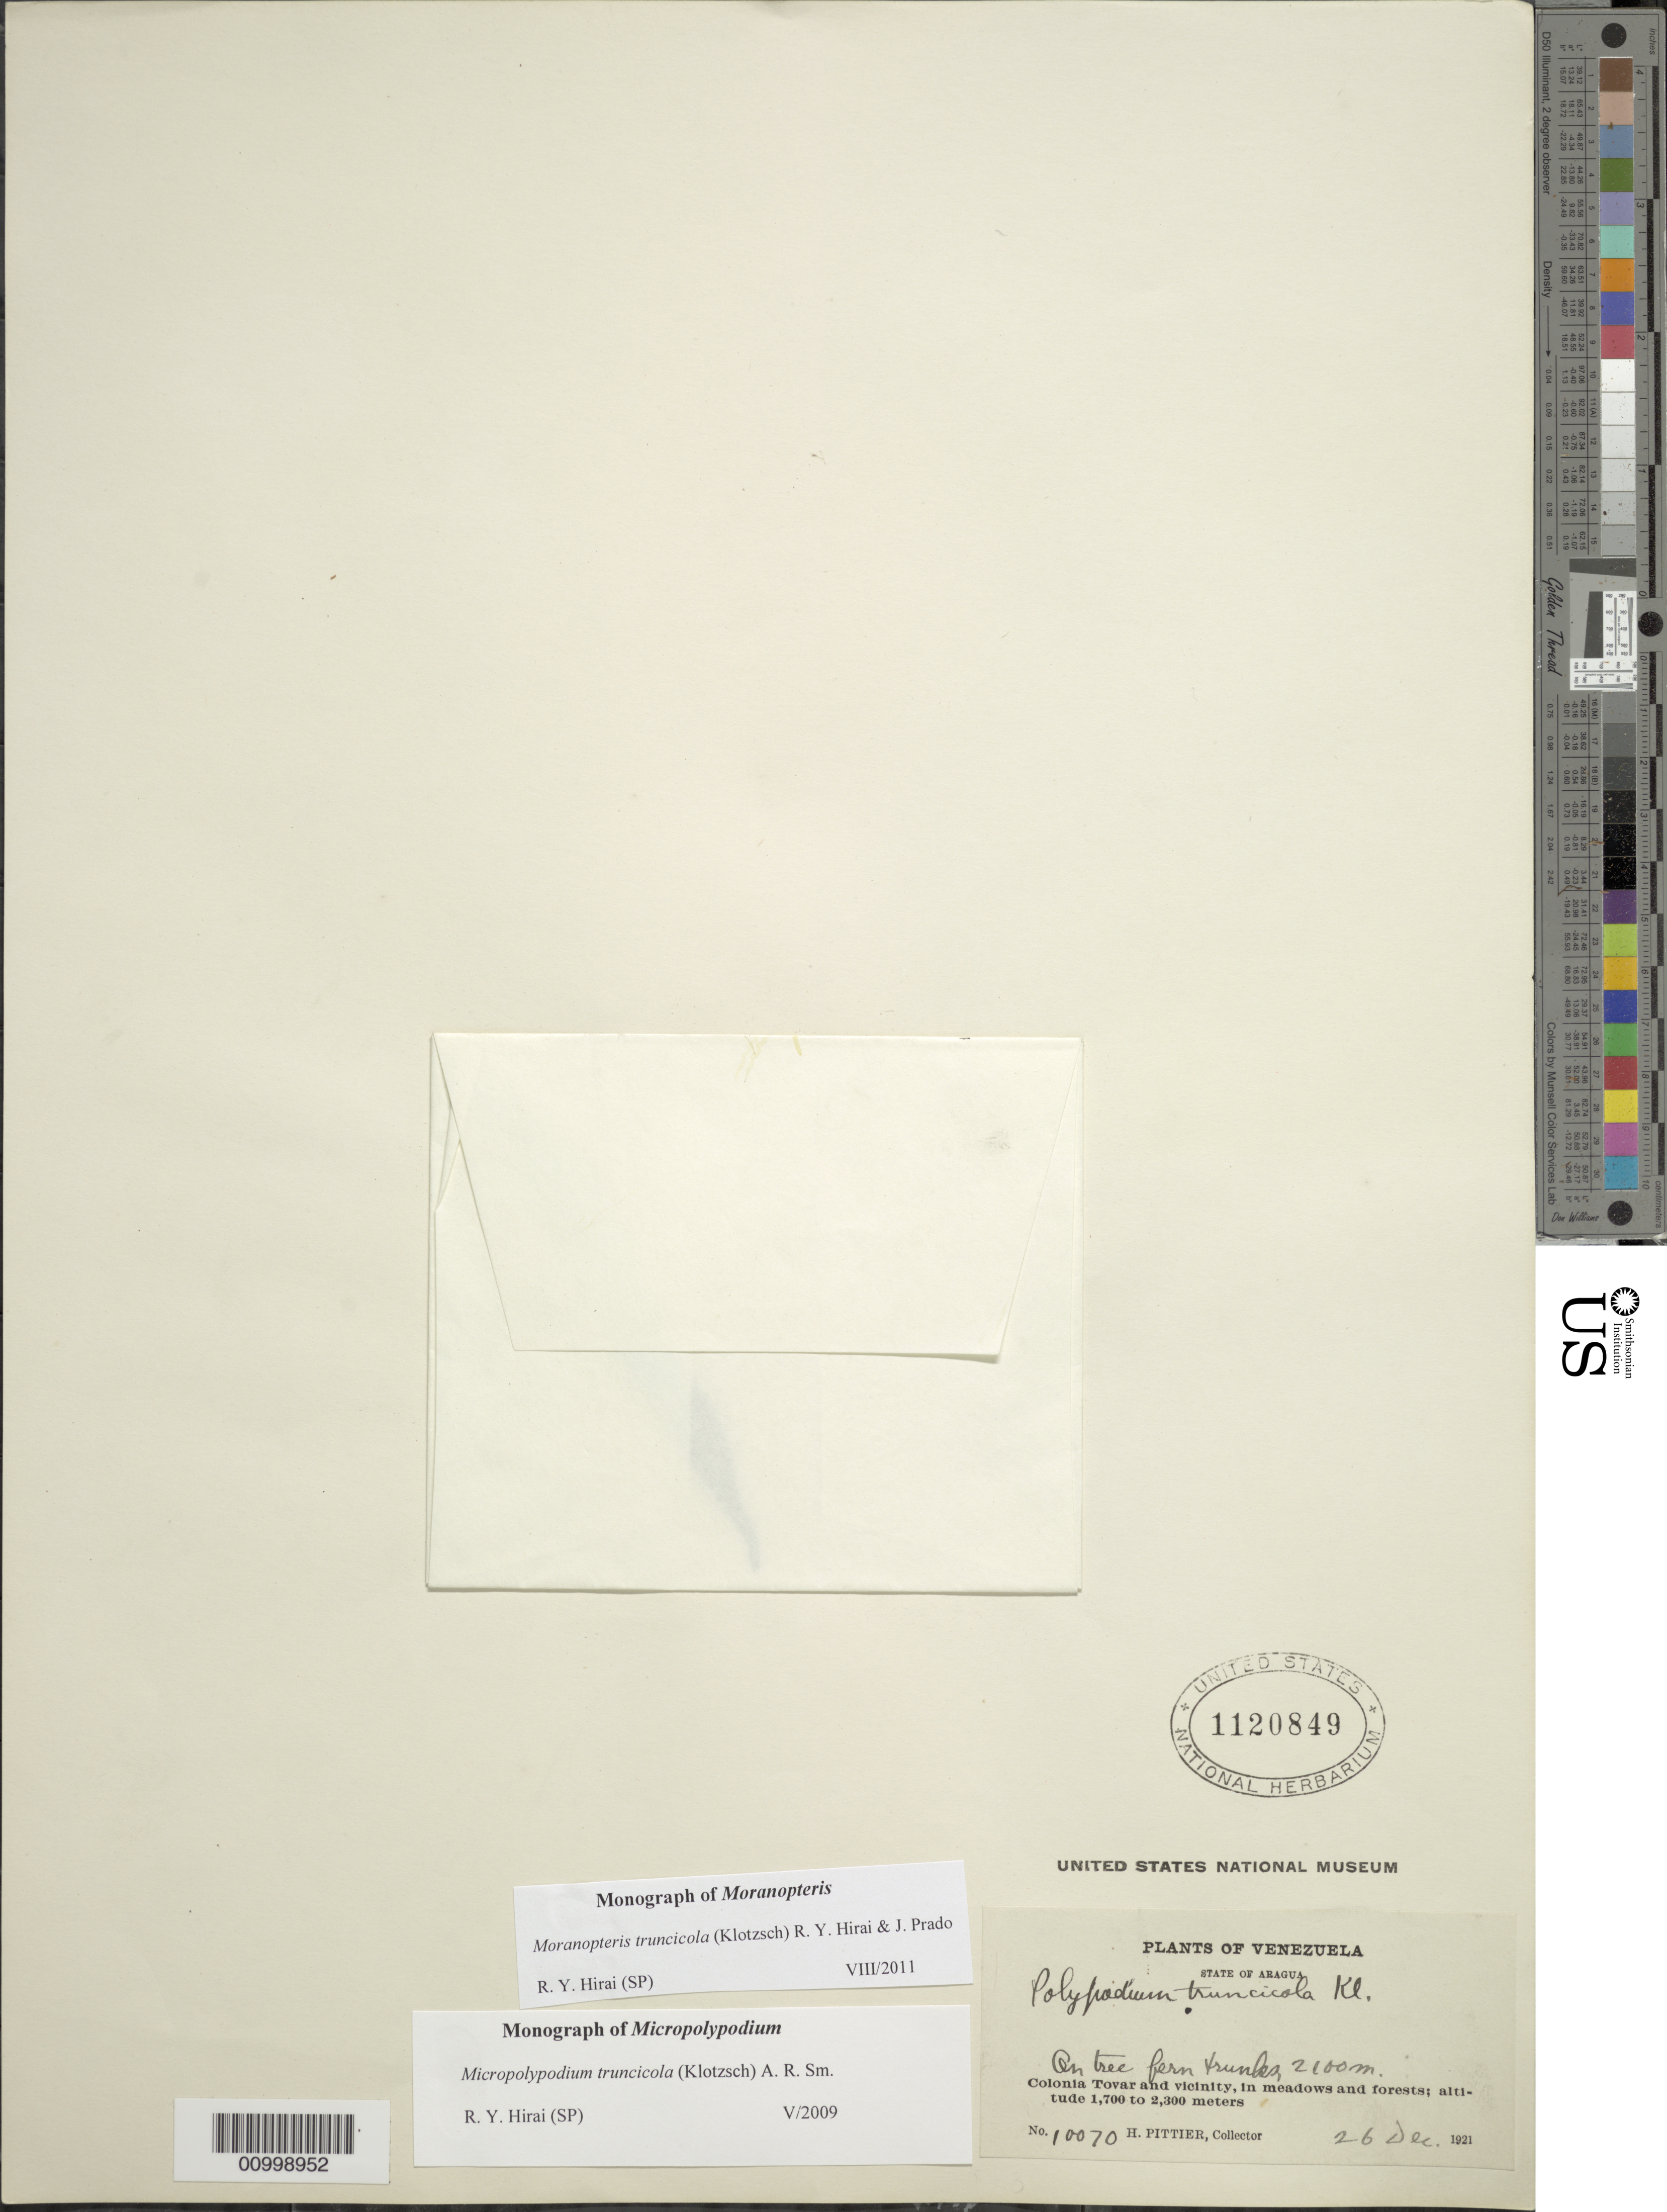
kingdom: Plantae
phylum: Tracheophyta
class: Polypodiopsida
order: Polypodiales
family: Polypodiaceae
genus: Moranopteris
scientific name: Moranopteris truncicola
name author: (Klotzsch) R. Y. Hirai & J. Prado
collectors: H. F. Pittier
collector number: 10070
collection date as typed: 26-Dec-21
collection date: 1921-12-26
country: Venezuela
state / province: Aragua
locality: Colonia Tovar and Vic.,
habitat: in meadows and forest; on tree trunk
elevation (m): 1700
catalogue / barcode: US 1120849